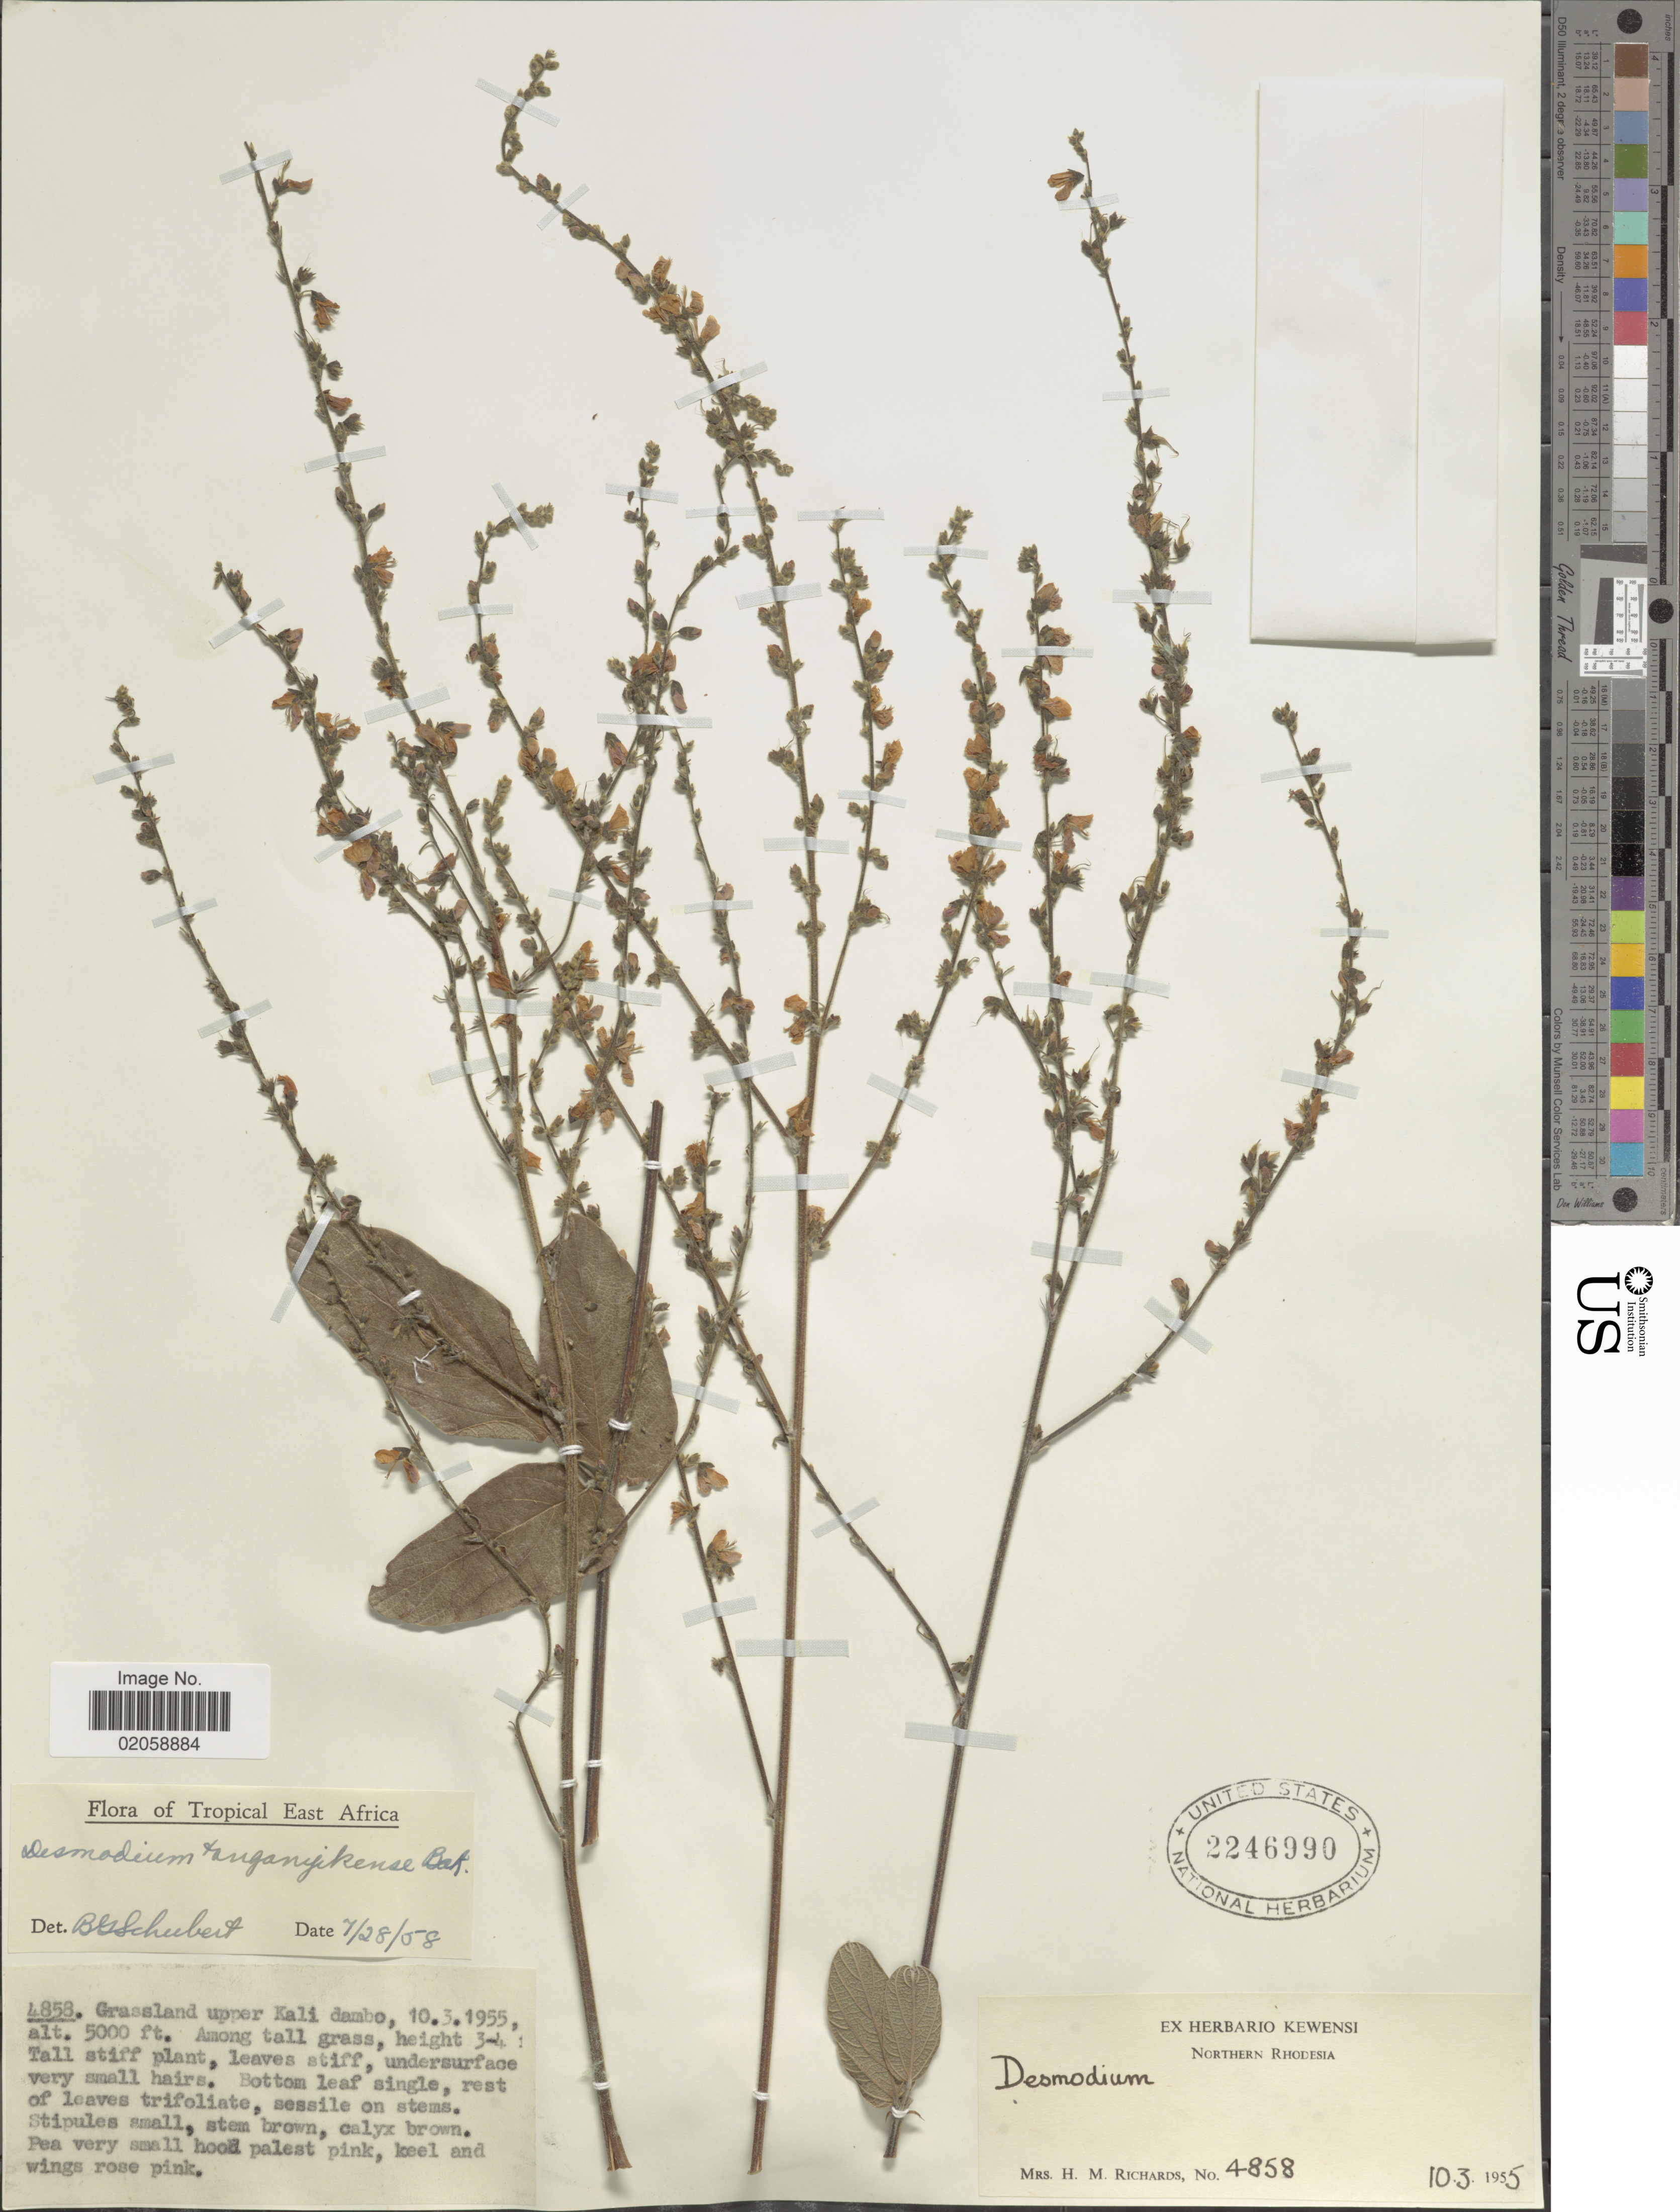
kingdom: Plantae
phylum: Tracheophyta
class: Magnoliopsida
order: Fabales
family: Fabaceae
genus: Pleurolobus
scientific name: Pleurolobus tanganyikensis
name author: (Baker) H. Ohashi & K. Ohashi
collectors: H. Richards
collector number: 4858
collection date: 1955-03-10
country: Zambia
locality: Northern Rhodesia. Grassland upper Kali dambo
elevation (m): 1524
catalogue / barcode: US 2246990